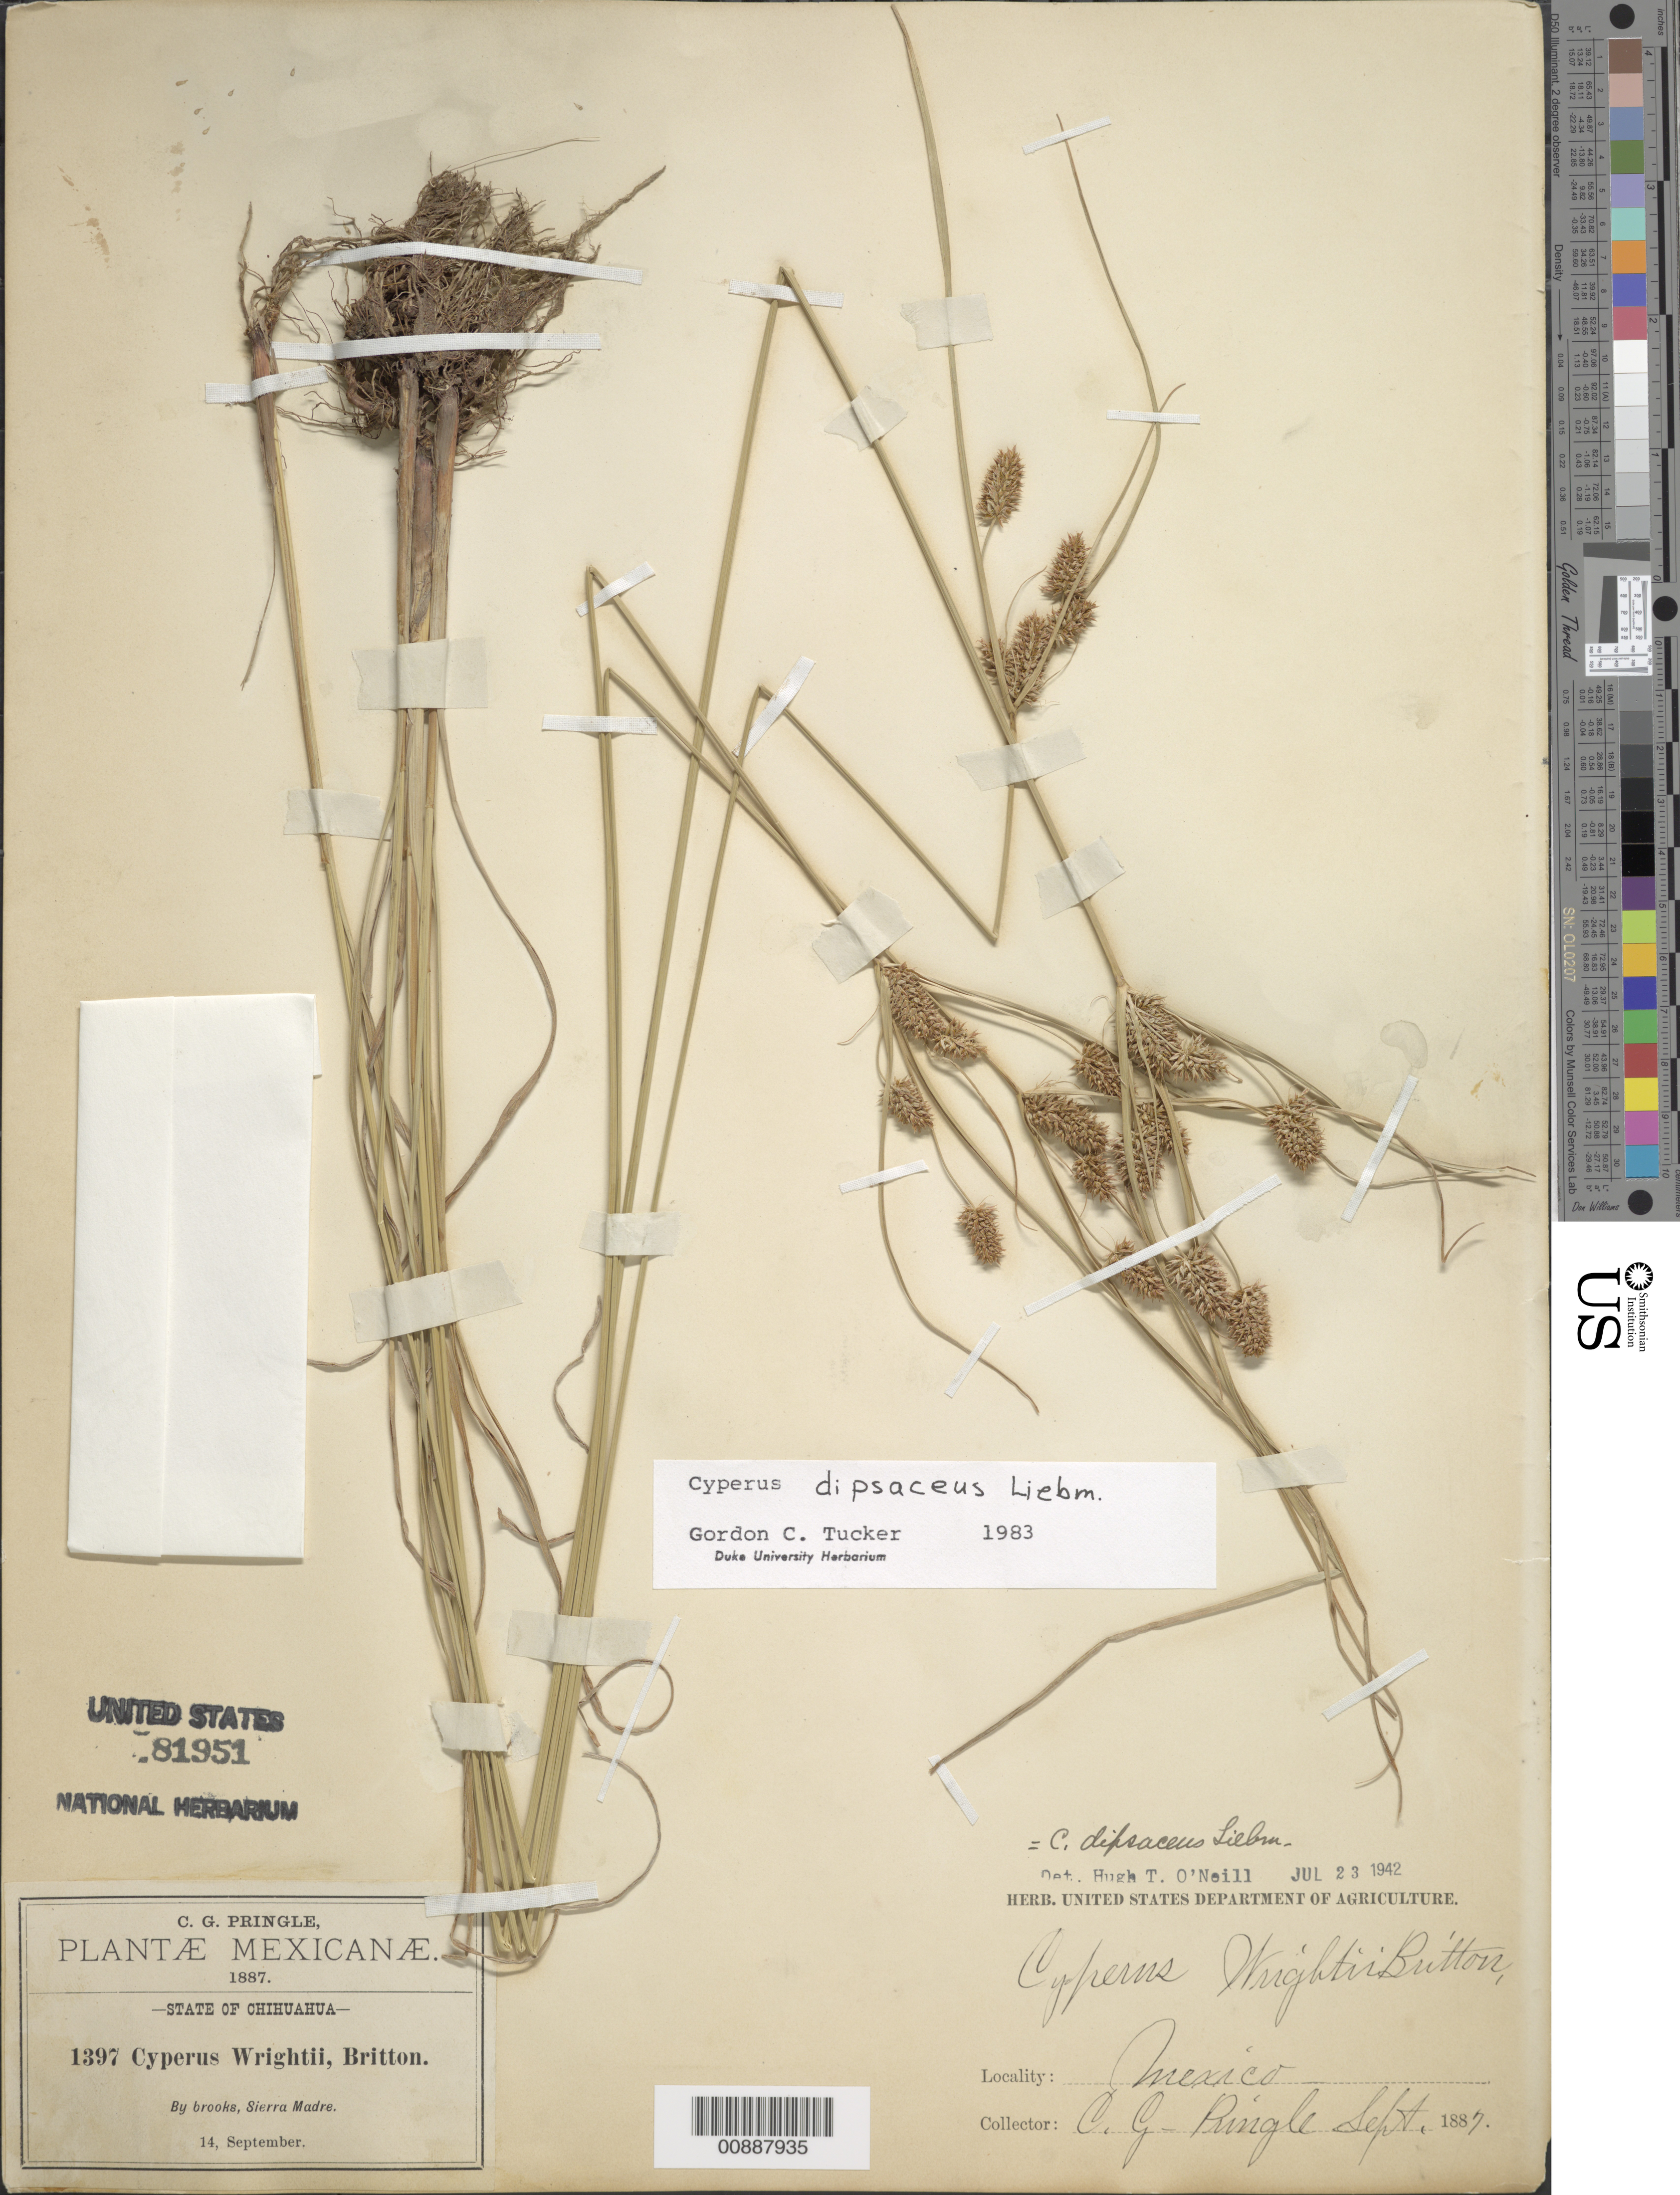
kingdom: Plantae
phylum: Tracheophyta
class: Liliopsida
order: Poales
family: Cyperaceae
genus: Cyperus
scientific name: Cyperus dipsaceus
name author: Liebm.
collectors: C. G. Pringle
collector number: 1397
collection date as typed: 14 Sep 1887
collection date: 1887-09-14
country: Mexico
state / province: Chihuahua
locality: Sierra Madre, Chihuahua.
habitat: By brooks.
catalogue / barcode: US 81951